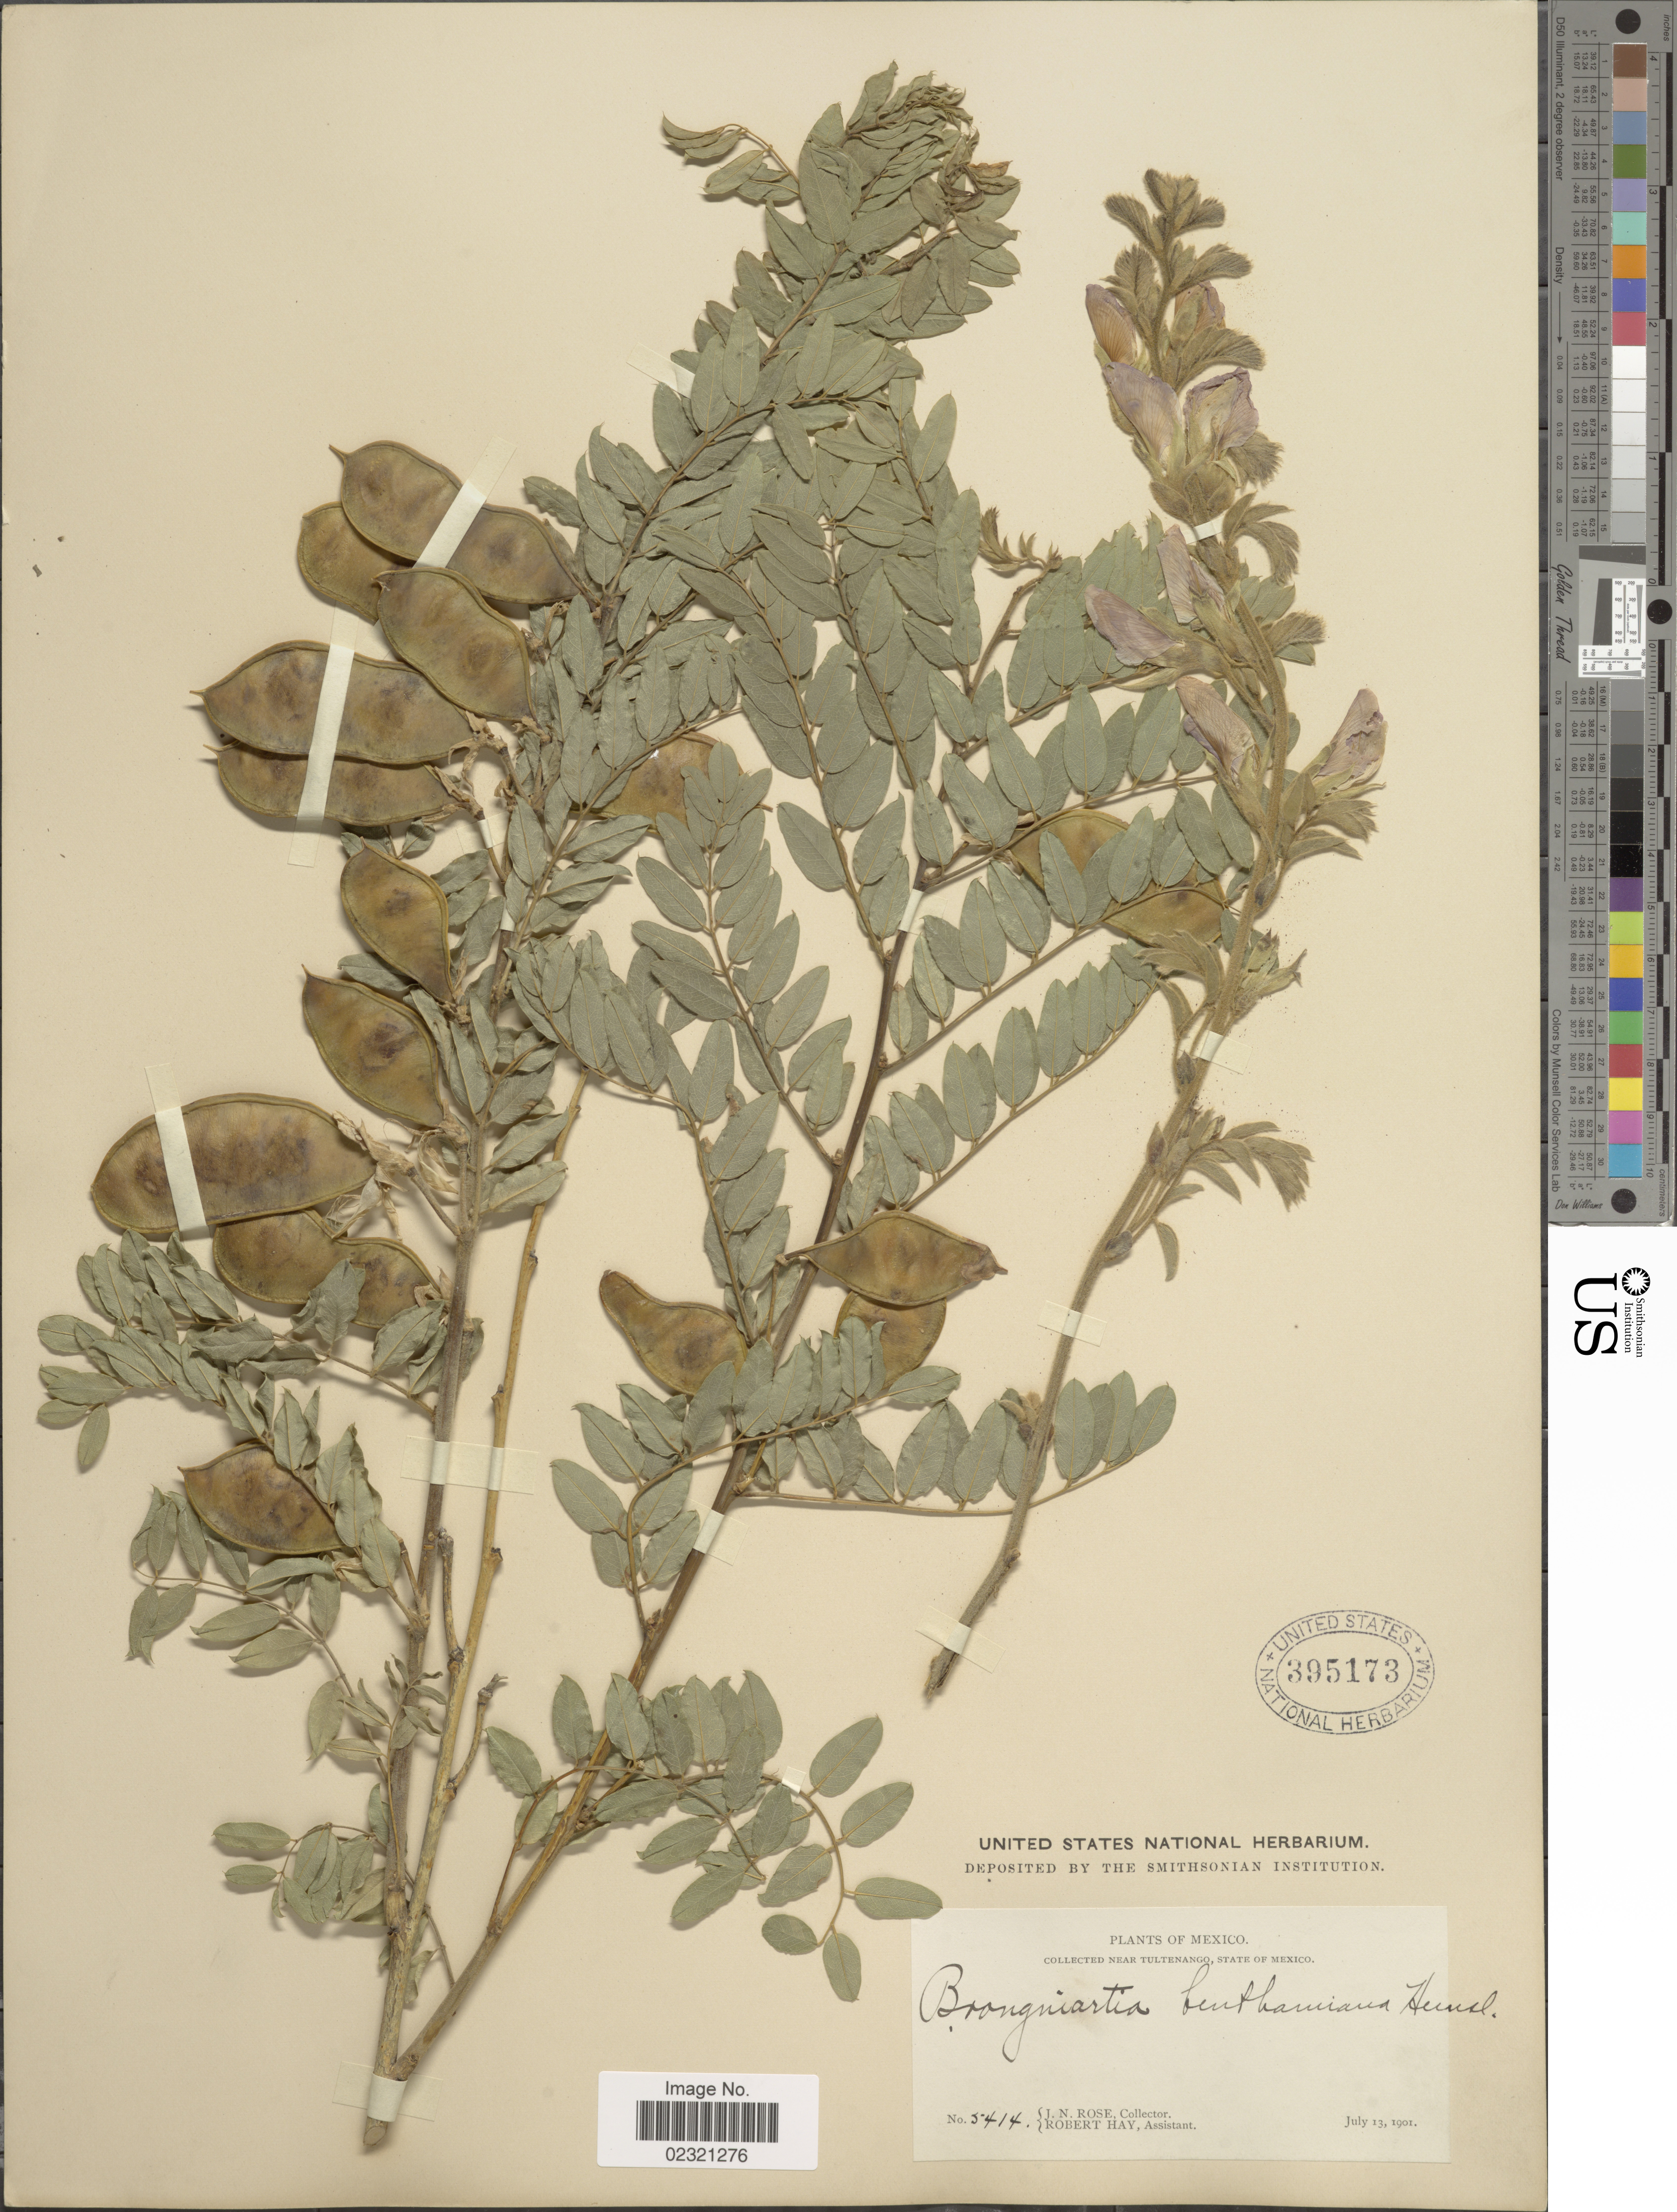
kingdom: Plantae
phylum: Tracheophyta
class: Magnoliopsida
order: Fabales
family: Fabaceae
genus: Brongniartia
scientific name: Brongniartia benthamiana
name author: Hemsl.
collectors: J. N. Rose & R. Hay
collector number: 5414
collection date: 1901-07-13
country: Mexico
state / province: México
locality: Near Tultenango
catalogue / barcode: US 395173